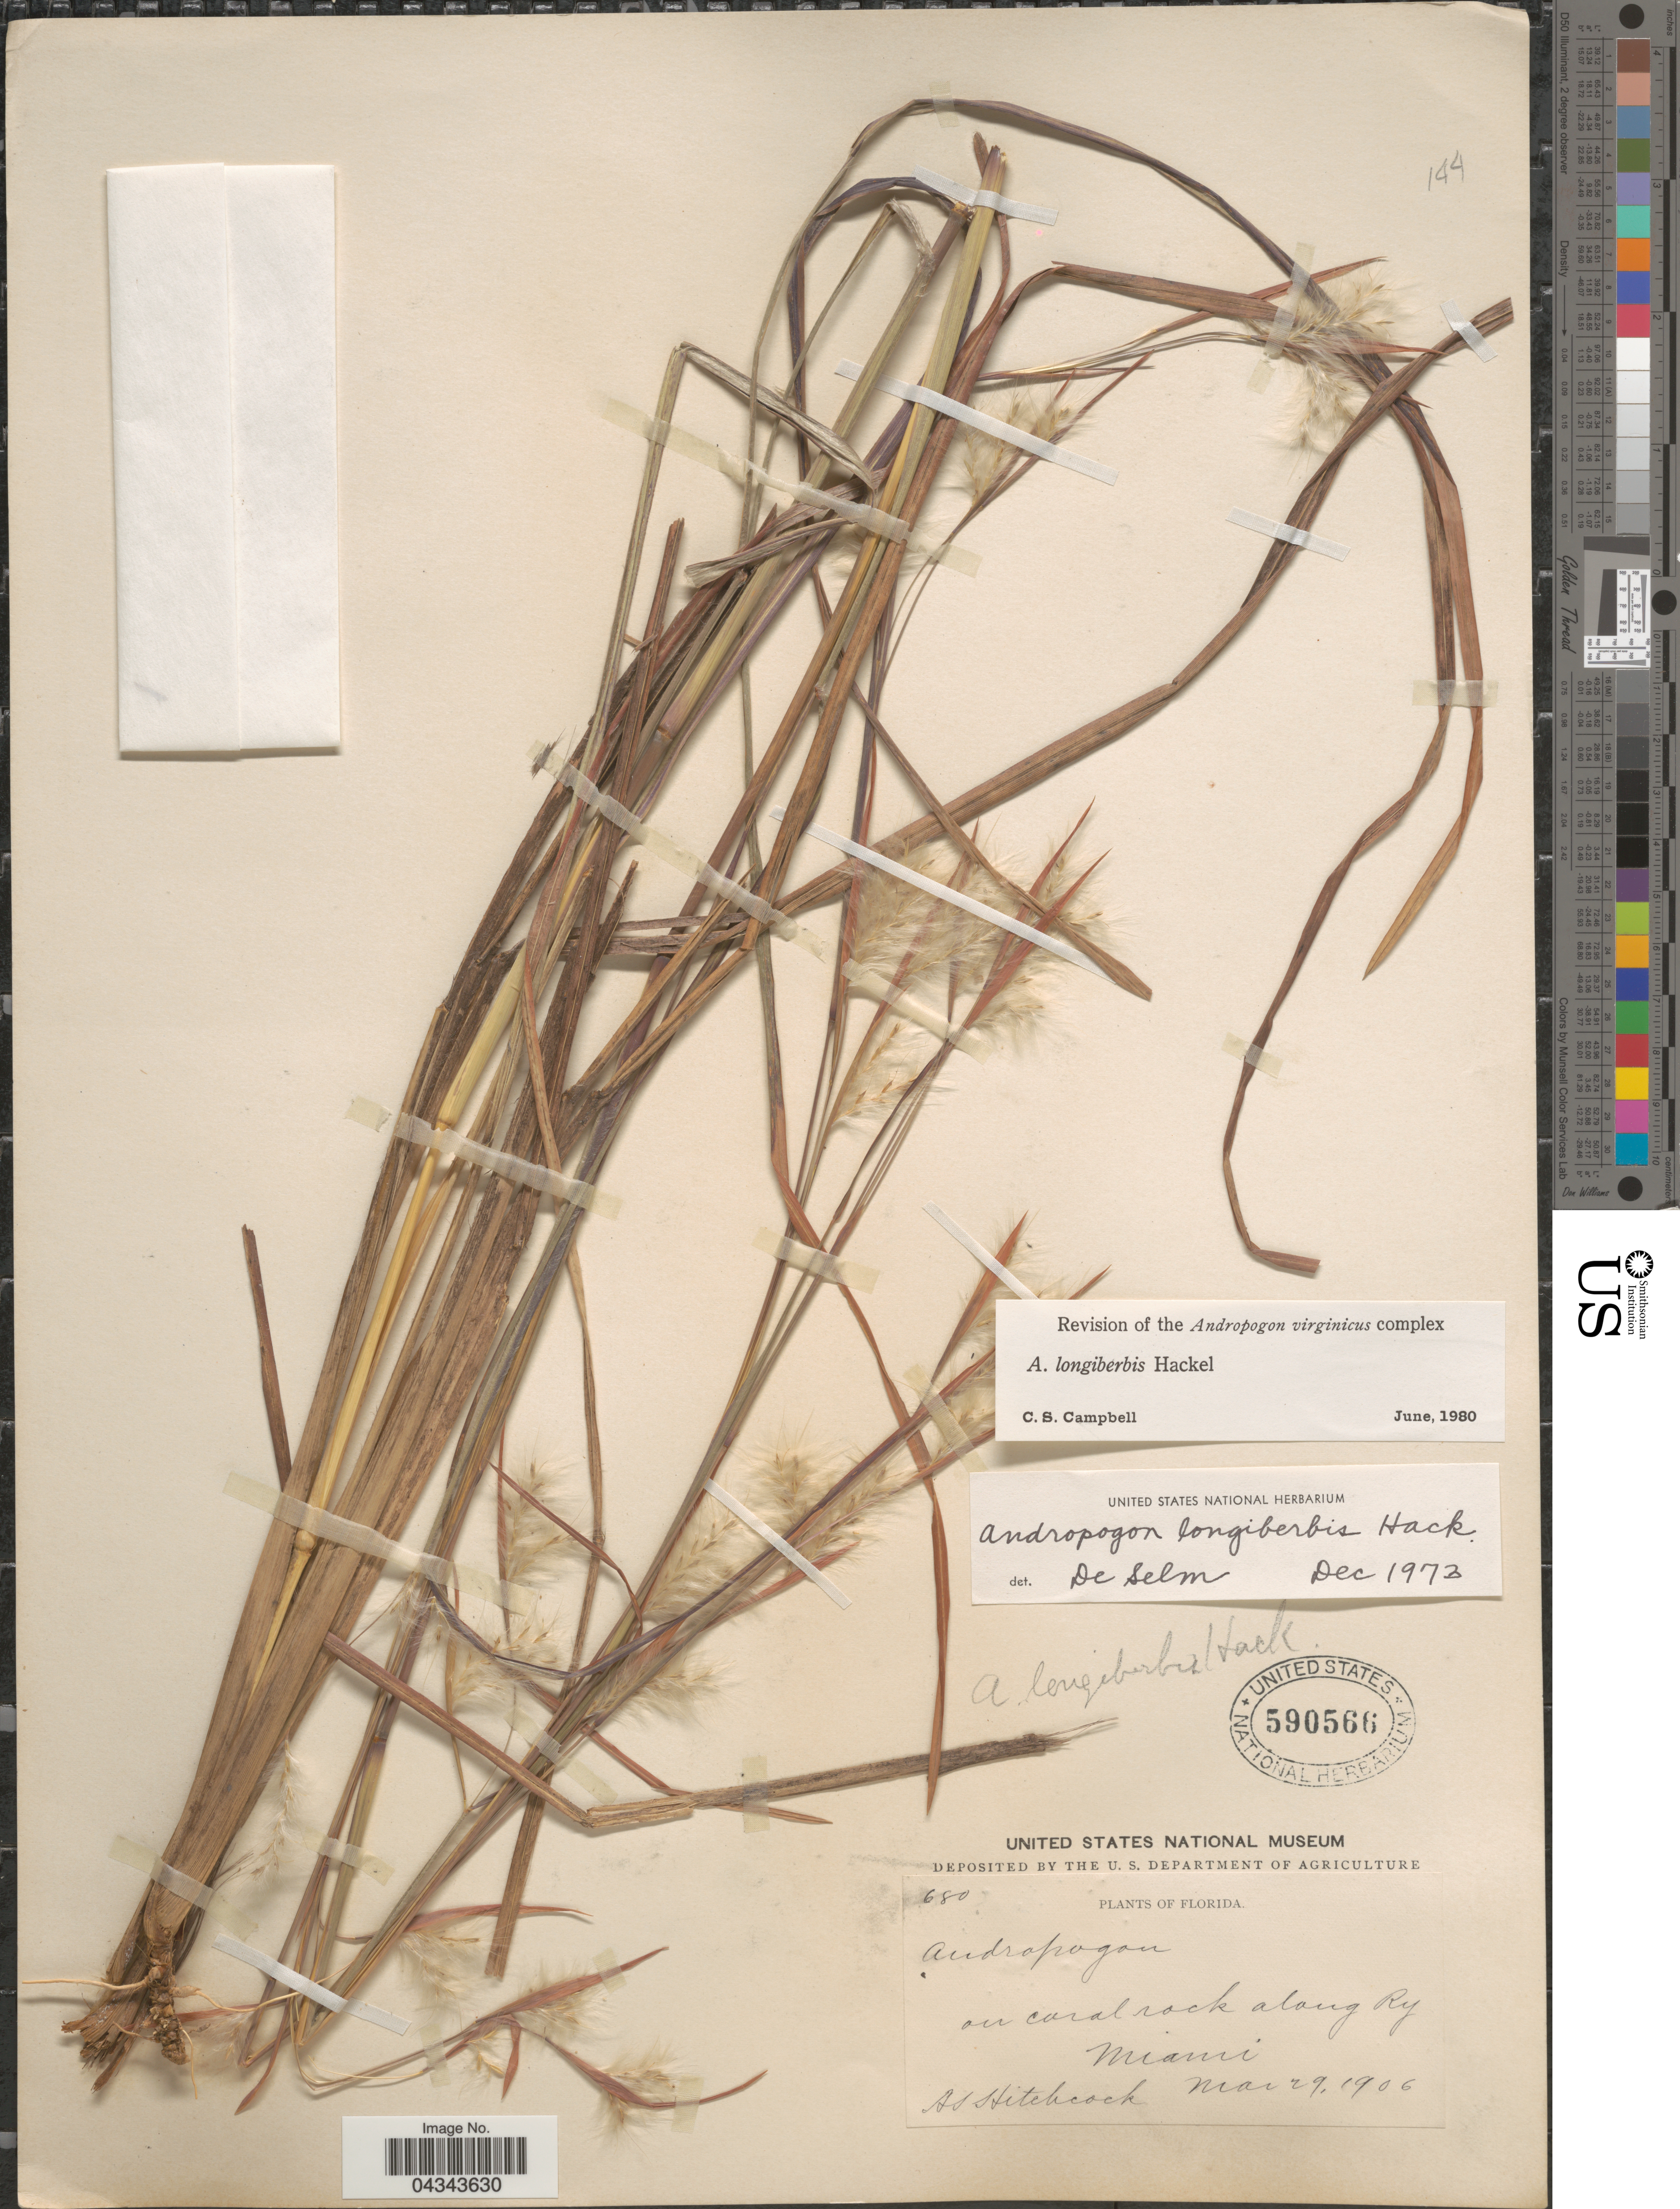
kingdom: Plantae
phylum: Tracheophyta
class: Liliopsida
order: Poales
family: Poaceae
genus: Andropogon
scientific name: Andropogon longiberbis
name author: Hack.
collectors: A. S. Hitchcock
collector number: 680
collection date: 1906-03-29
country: United States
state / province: Florida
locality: On coral rock along Ry Miami.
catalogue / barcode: US 590566